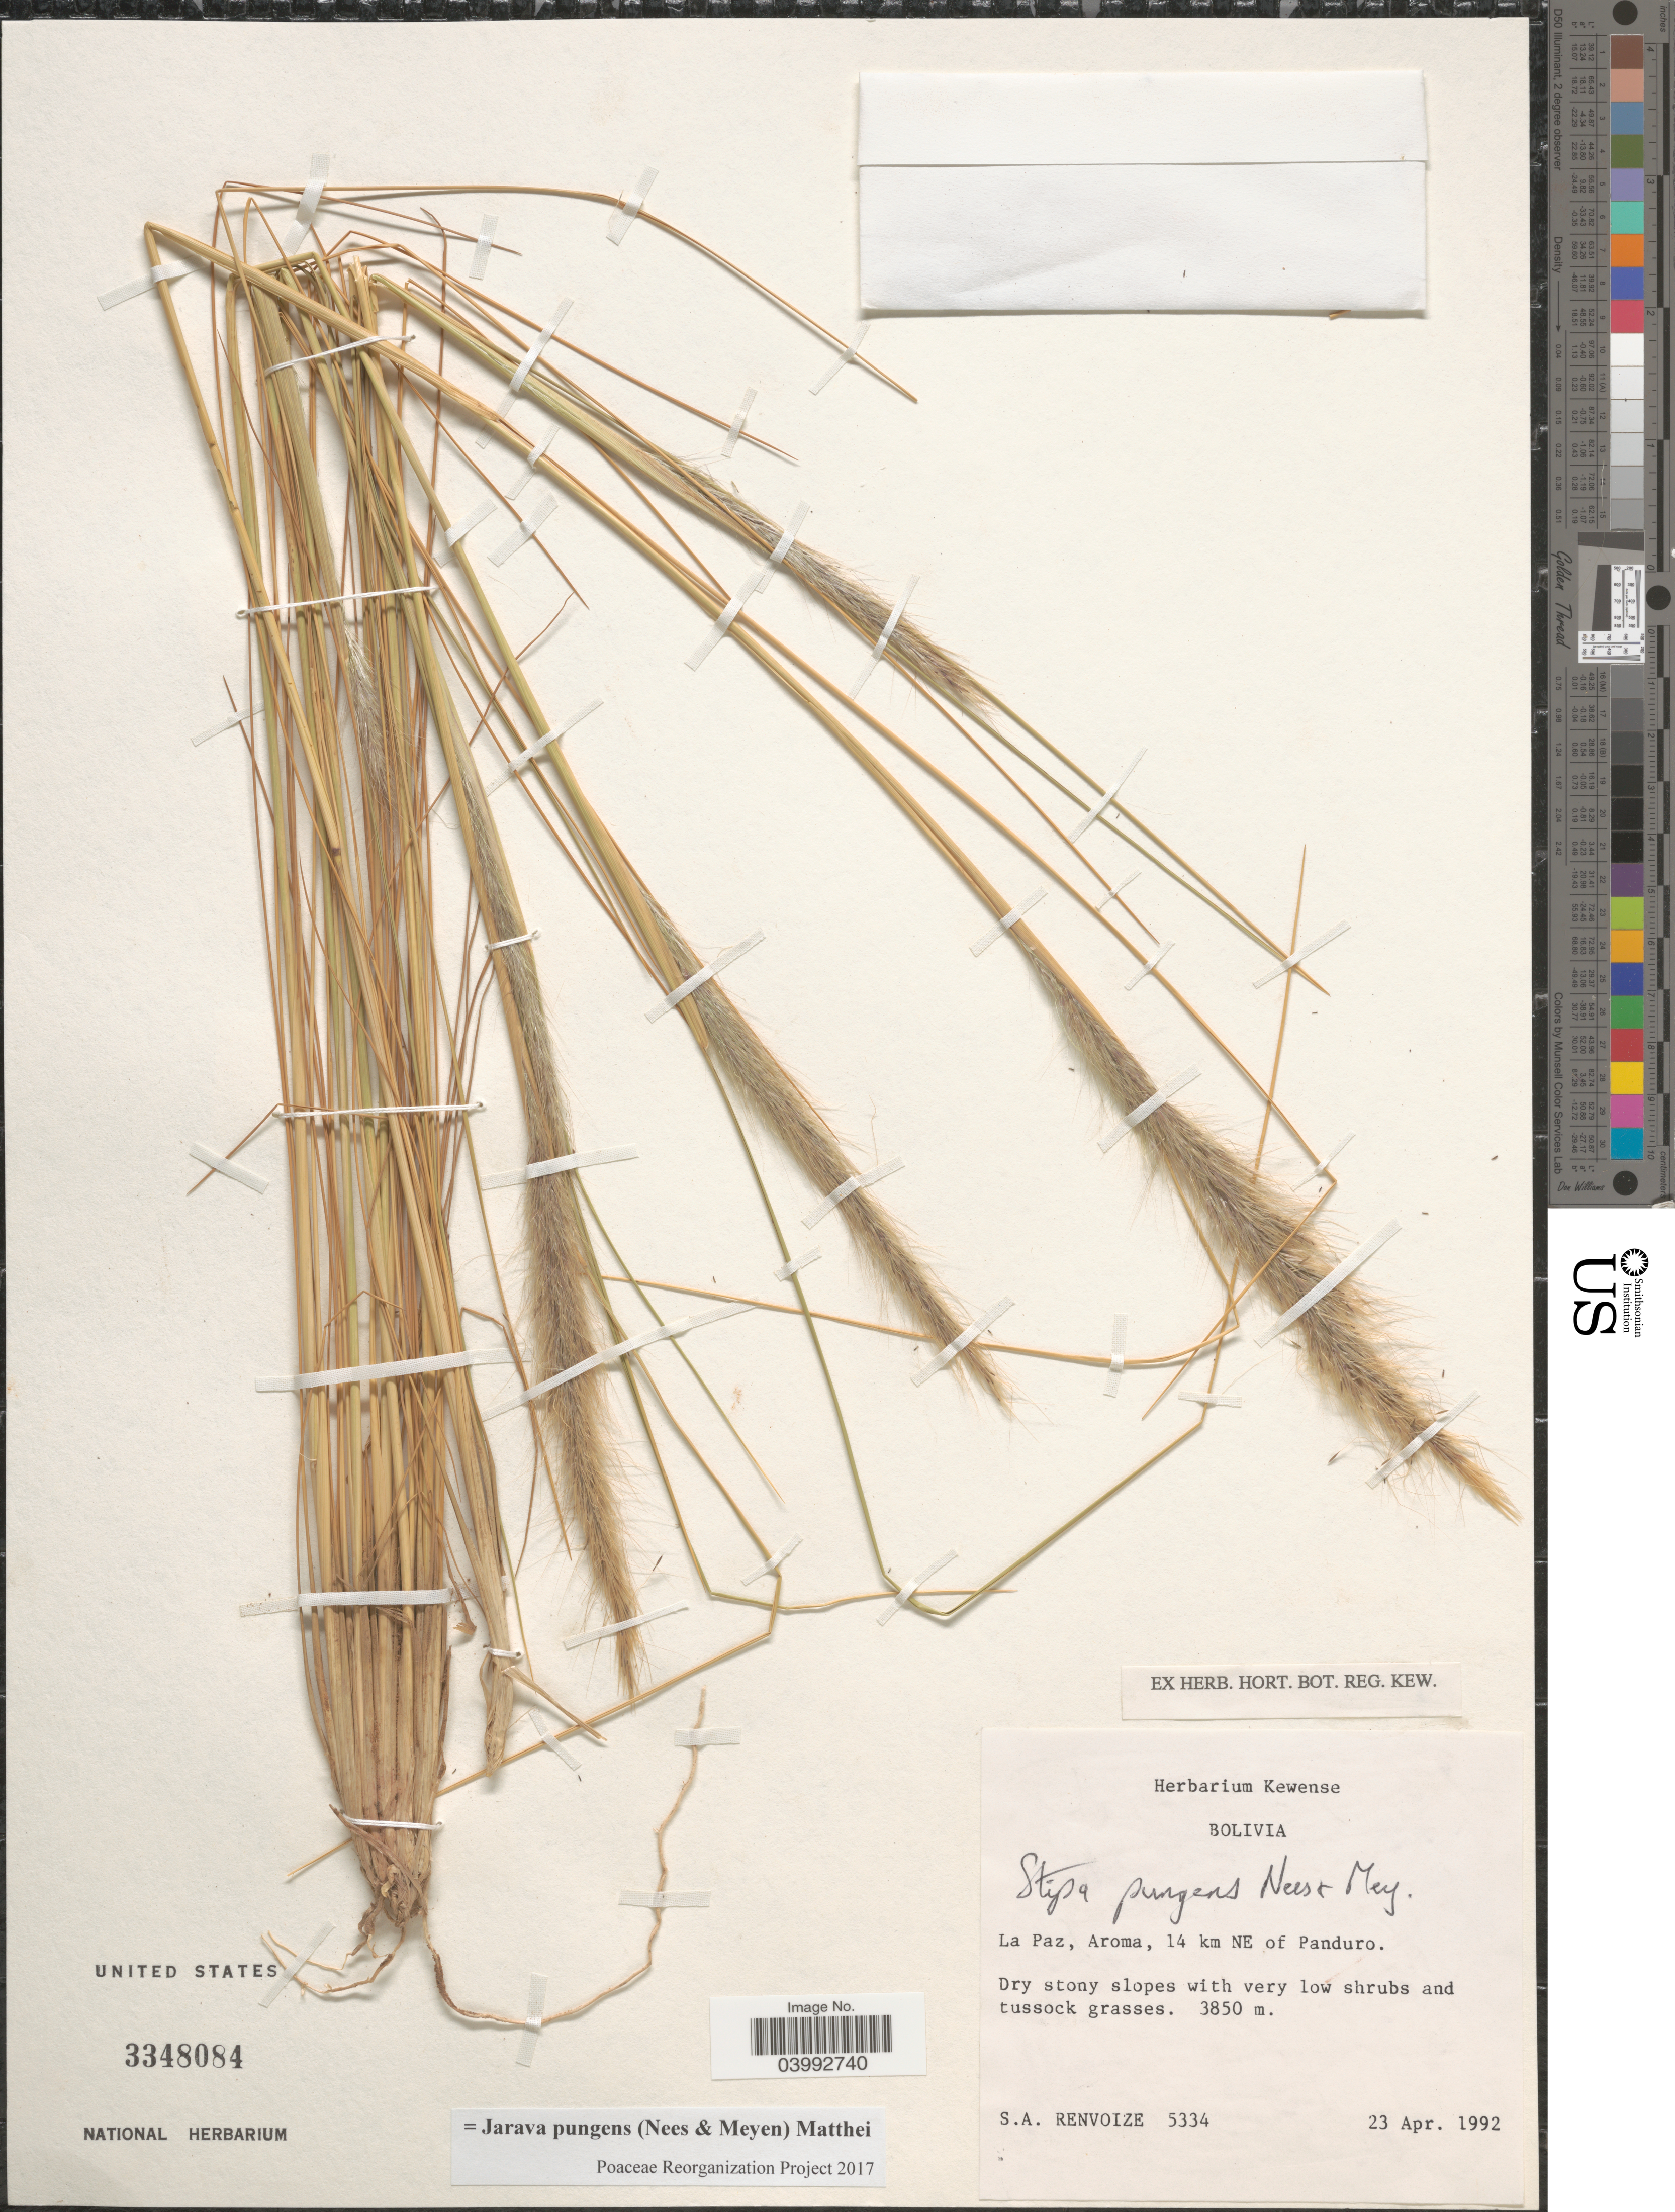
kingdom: Plantae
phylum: Tracheophyta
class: Liliopsida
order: Poales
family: Poaceae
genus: Jarava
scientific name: Jarava pungens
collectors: S. A. Renvoize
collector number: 5334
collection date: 1992-04-23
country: Bolivia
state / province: La Paz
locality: Aroma, 14 km NE of Panduro. Dry stony slopes with very low shrubs and tussock grasses.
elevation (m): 3850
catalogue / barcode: US 3348084